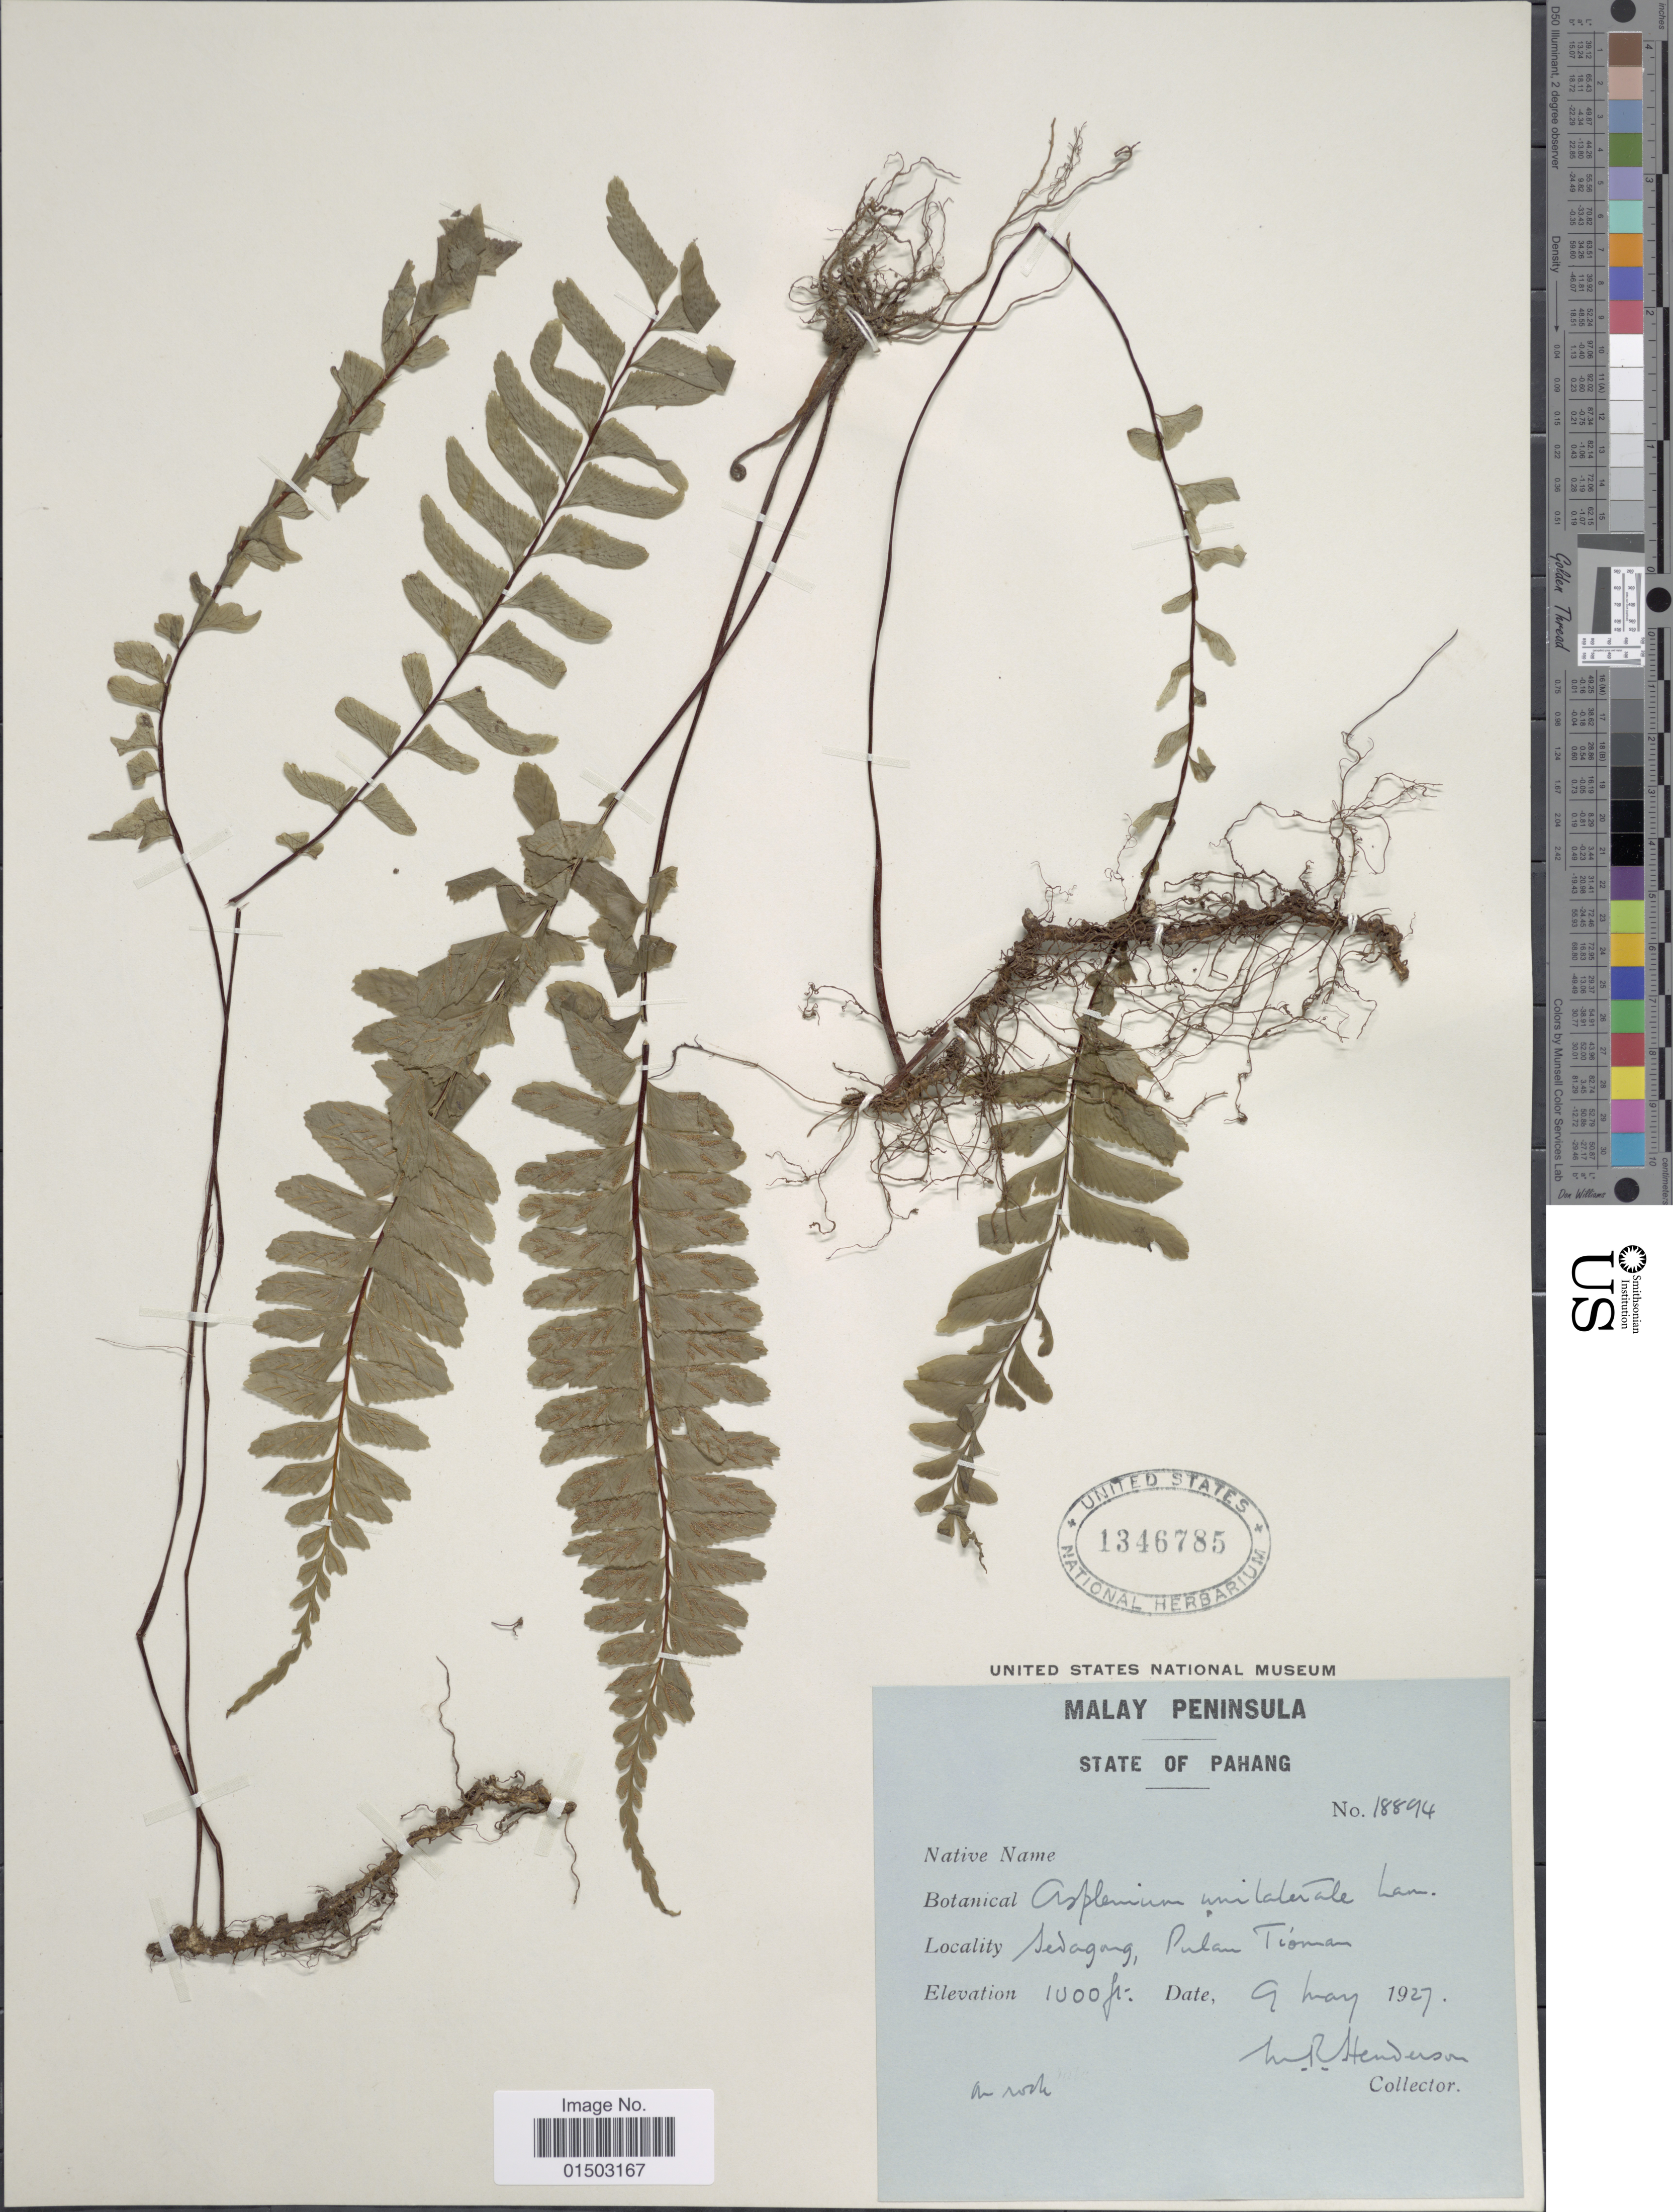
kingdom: Plantae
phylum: Tracheophyta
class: Polypodiopsida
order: Polypodiales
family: Aspleniaceae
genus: Hymenasplenium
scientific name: Hymenasplenium unilaterale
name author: (Lam.) Hayata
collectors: M. Henderson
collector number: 18894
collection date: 1927-05-09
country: Malaysia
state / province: Pahang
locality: State of Pahang, Sedagang, Pulan Tioman. [interpreted] Malay Peninsula.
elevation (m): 305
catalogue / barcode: US 1346785